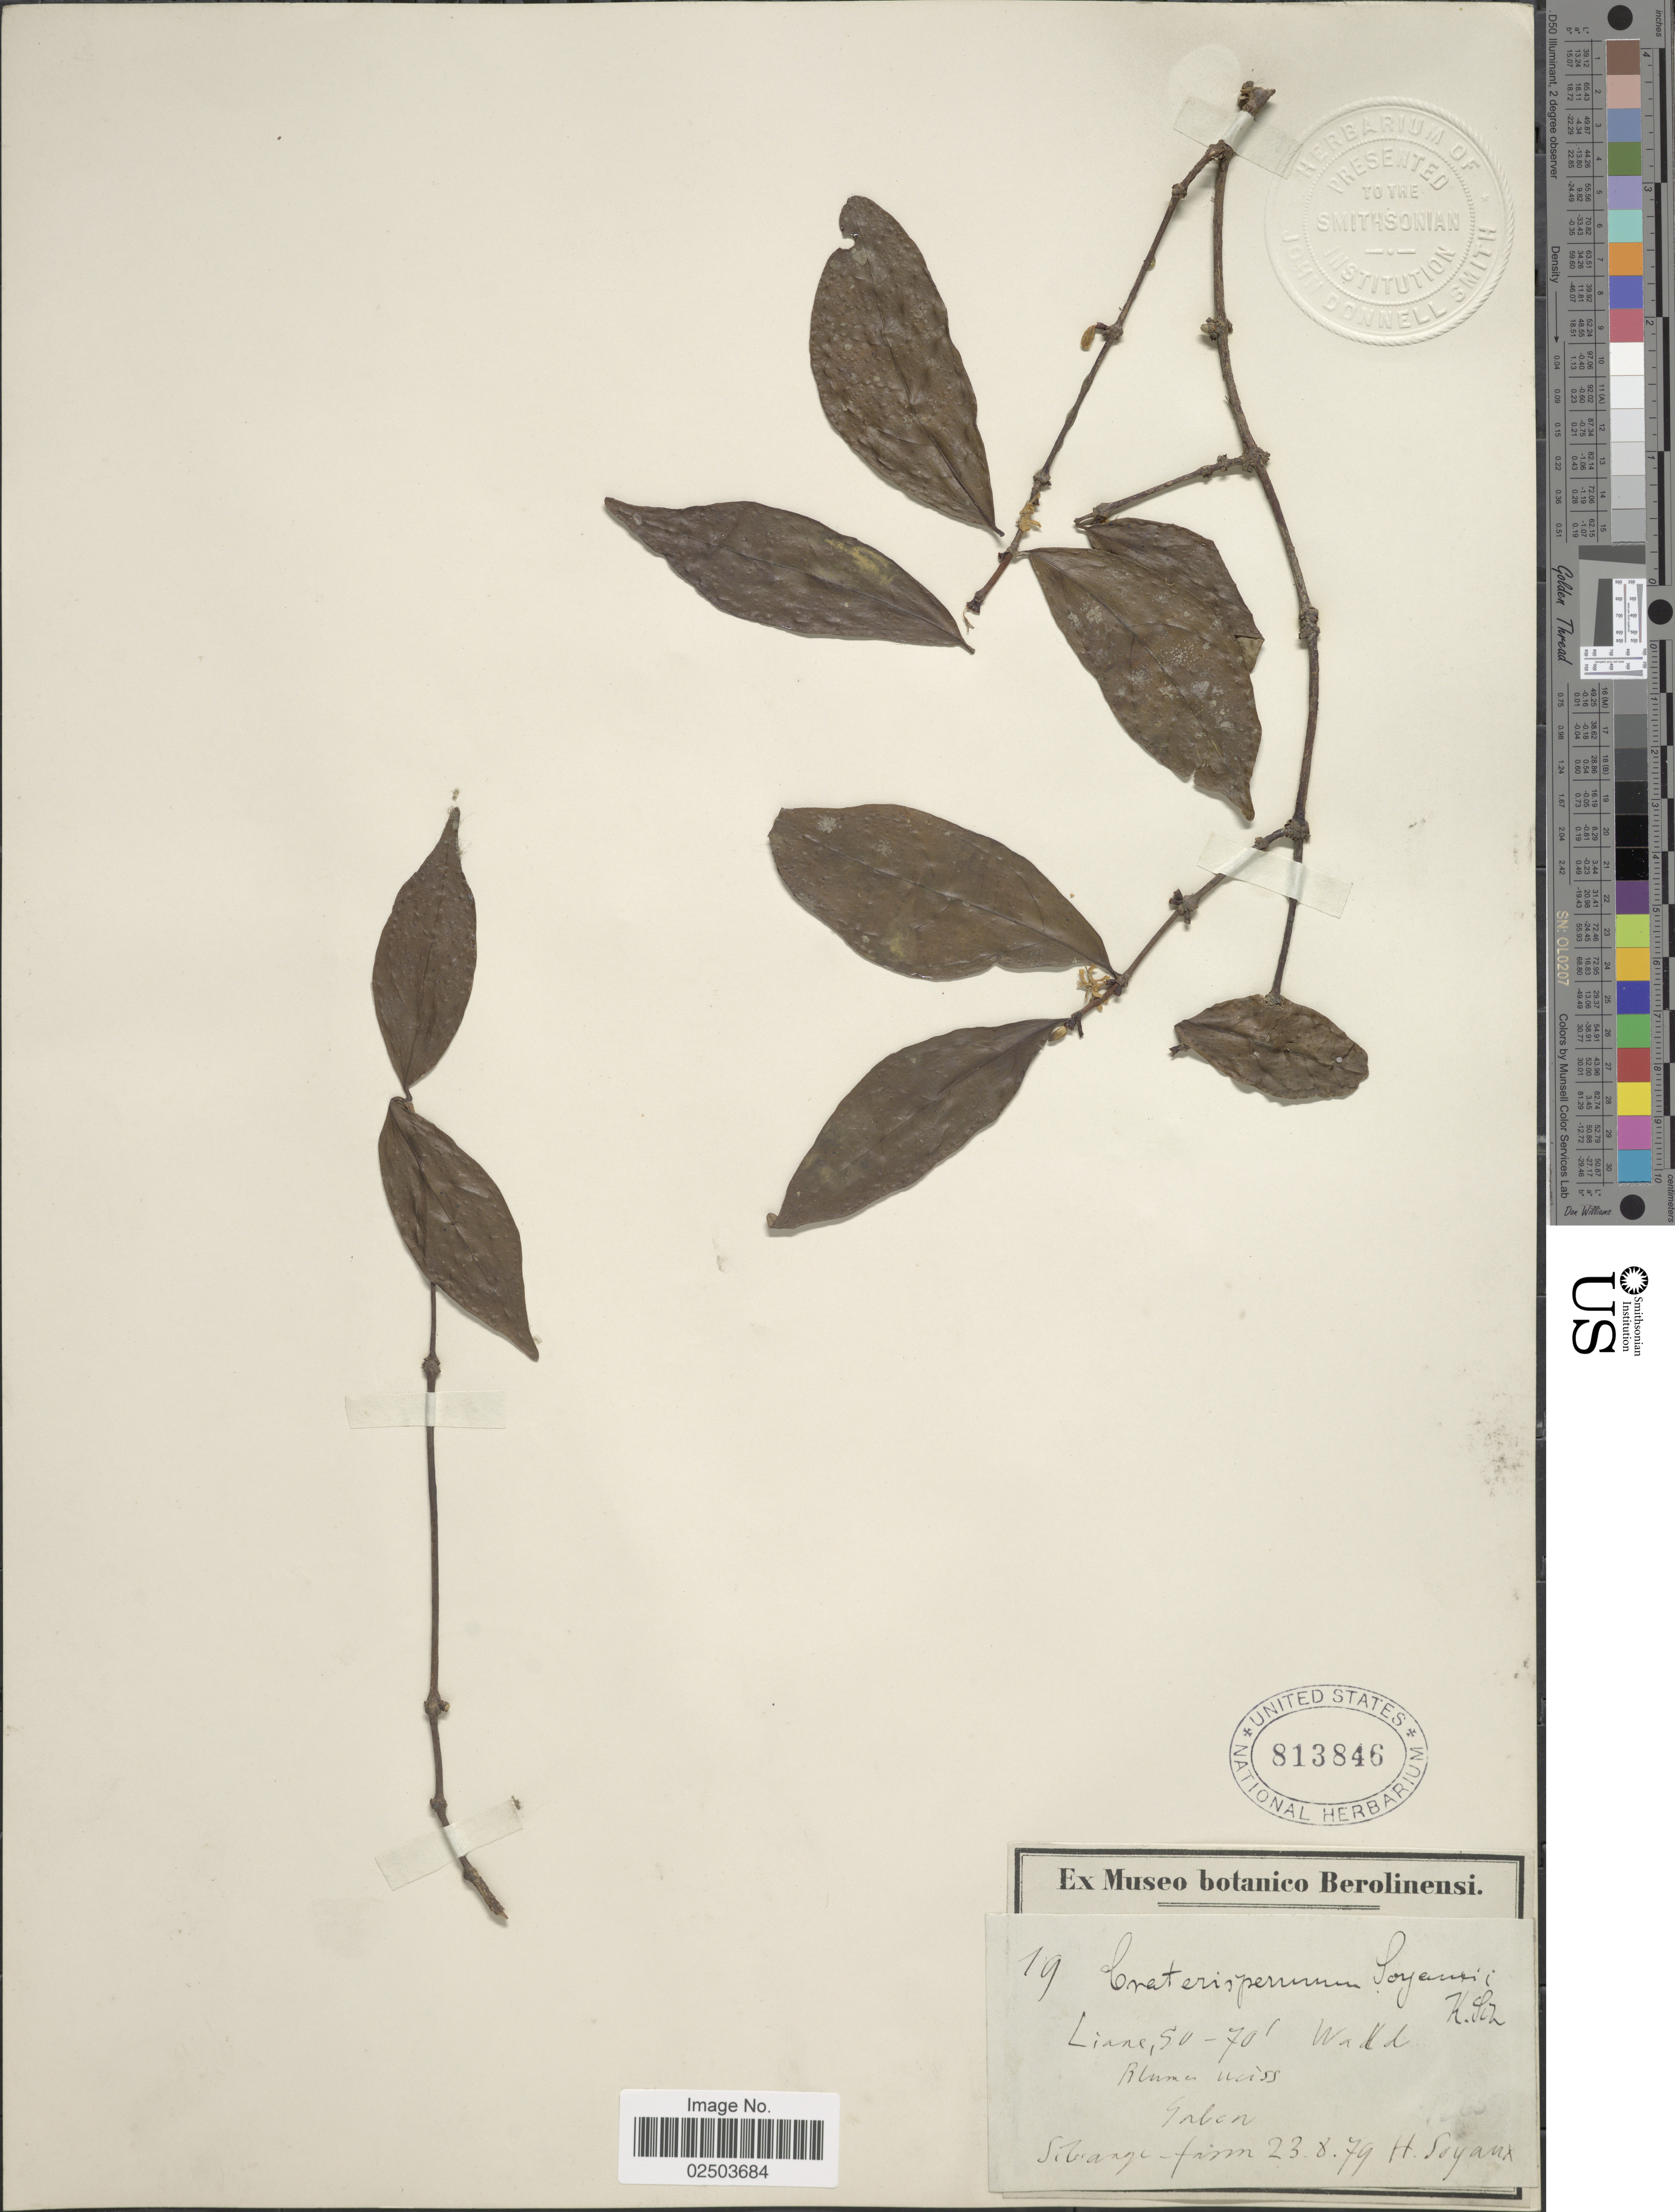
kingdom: Plantae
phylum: Tracheophyta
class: Magnoliopsida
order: Gentianales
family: Rubiaceae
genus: Craterispermum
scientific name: Craterispermum soyauxii K. Schum. sp. nov. ined.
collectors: H. Soyaux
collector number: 19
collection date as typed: Transcribed d/m/y: 23/8/79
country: Gabon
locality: Sibangefarm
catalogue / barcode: US 813846